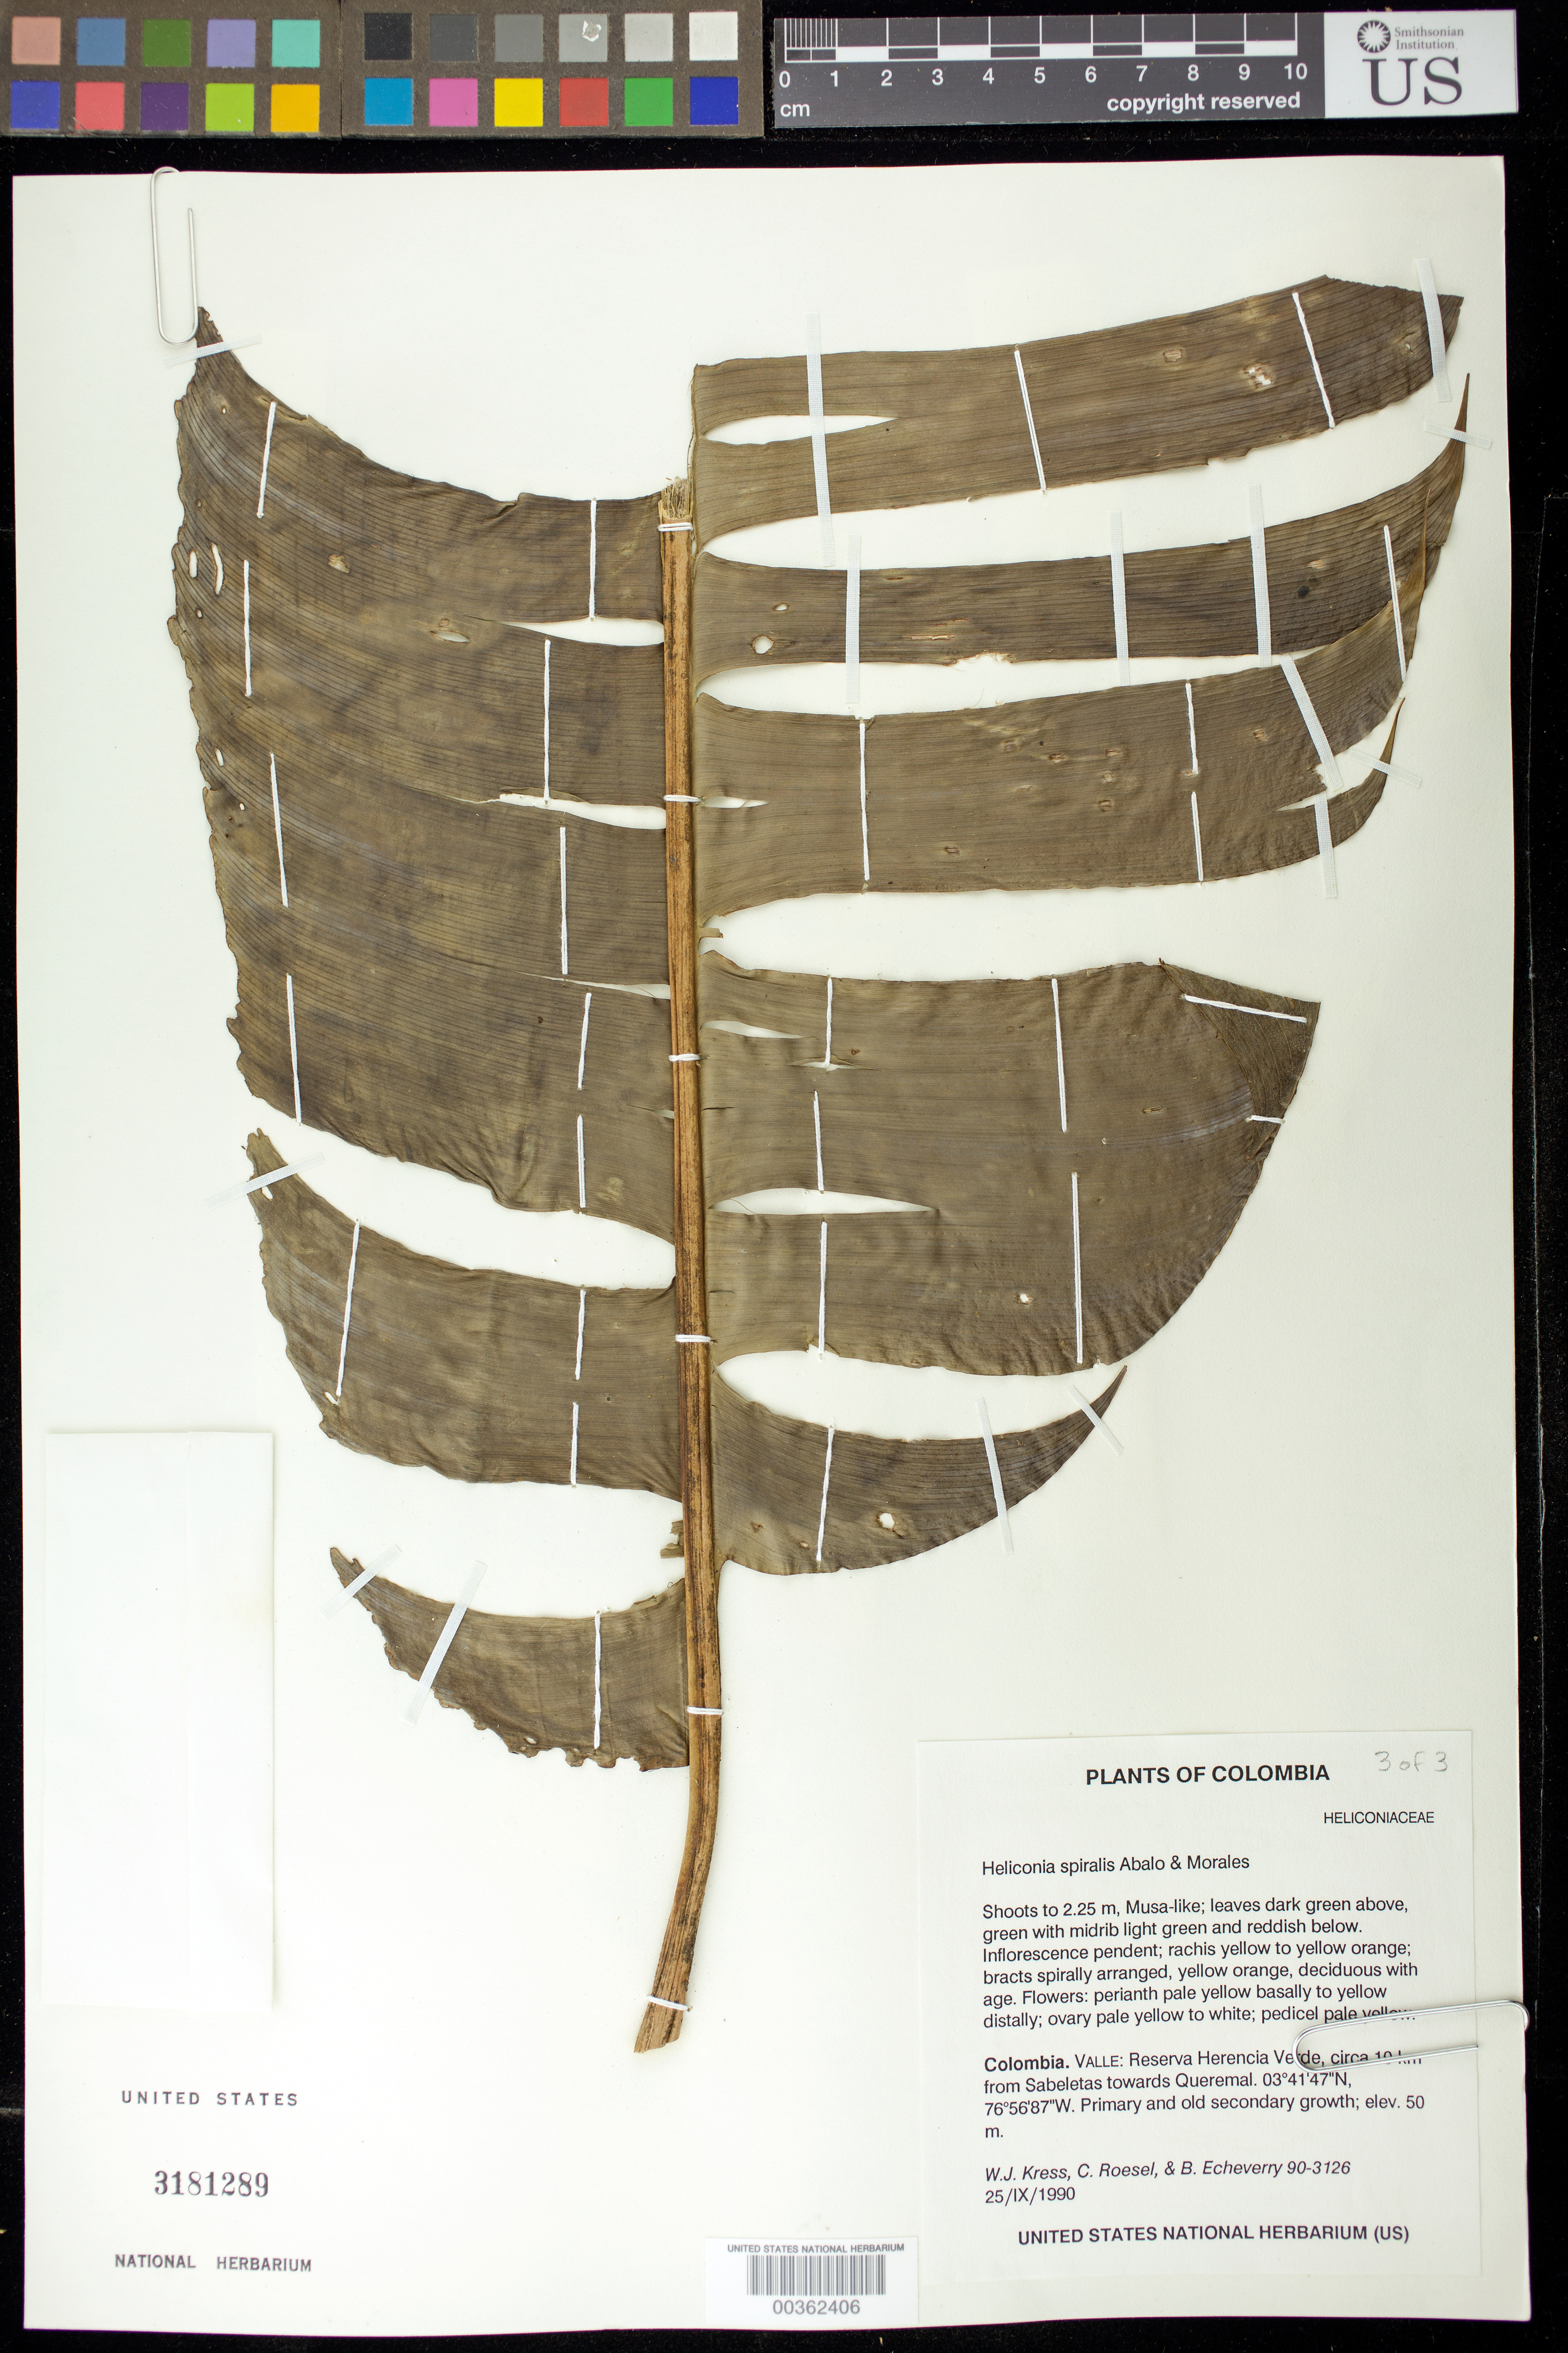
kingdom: Plantae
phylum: Tracheophyta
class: Liliopsida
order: Zingiberales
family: Heliconiaceae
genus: Heliconia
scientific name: Heliconia spiralis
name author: Abalo & G. Morales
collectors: W. J. Kress, C. S. Roesel & B. Echeverry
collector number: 90-3126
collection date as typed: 25 Sep 1990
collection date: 1990-09-25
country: Colombia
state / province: Valle del Cauca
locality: Valle: Reserva Herencia Verde, circa 10 km from Sabeletas towards Queremal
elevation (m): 50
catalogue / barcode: US 3181289